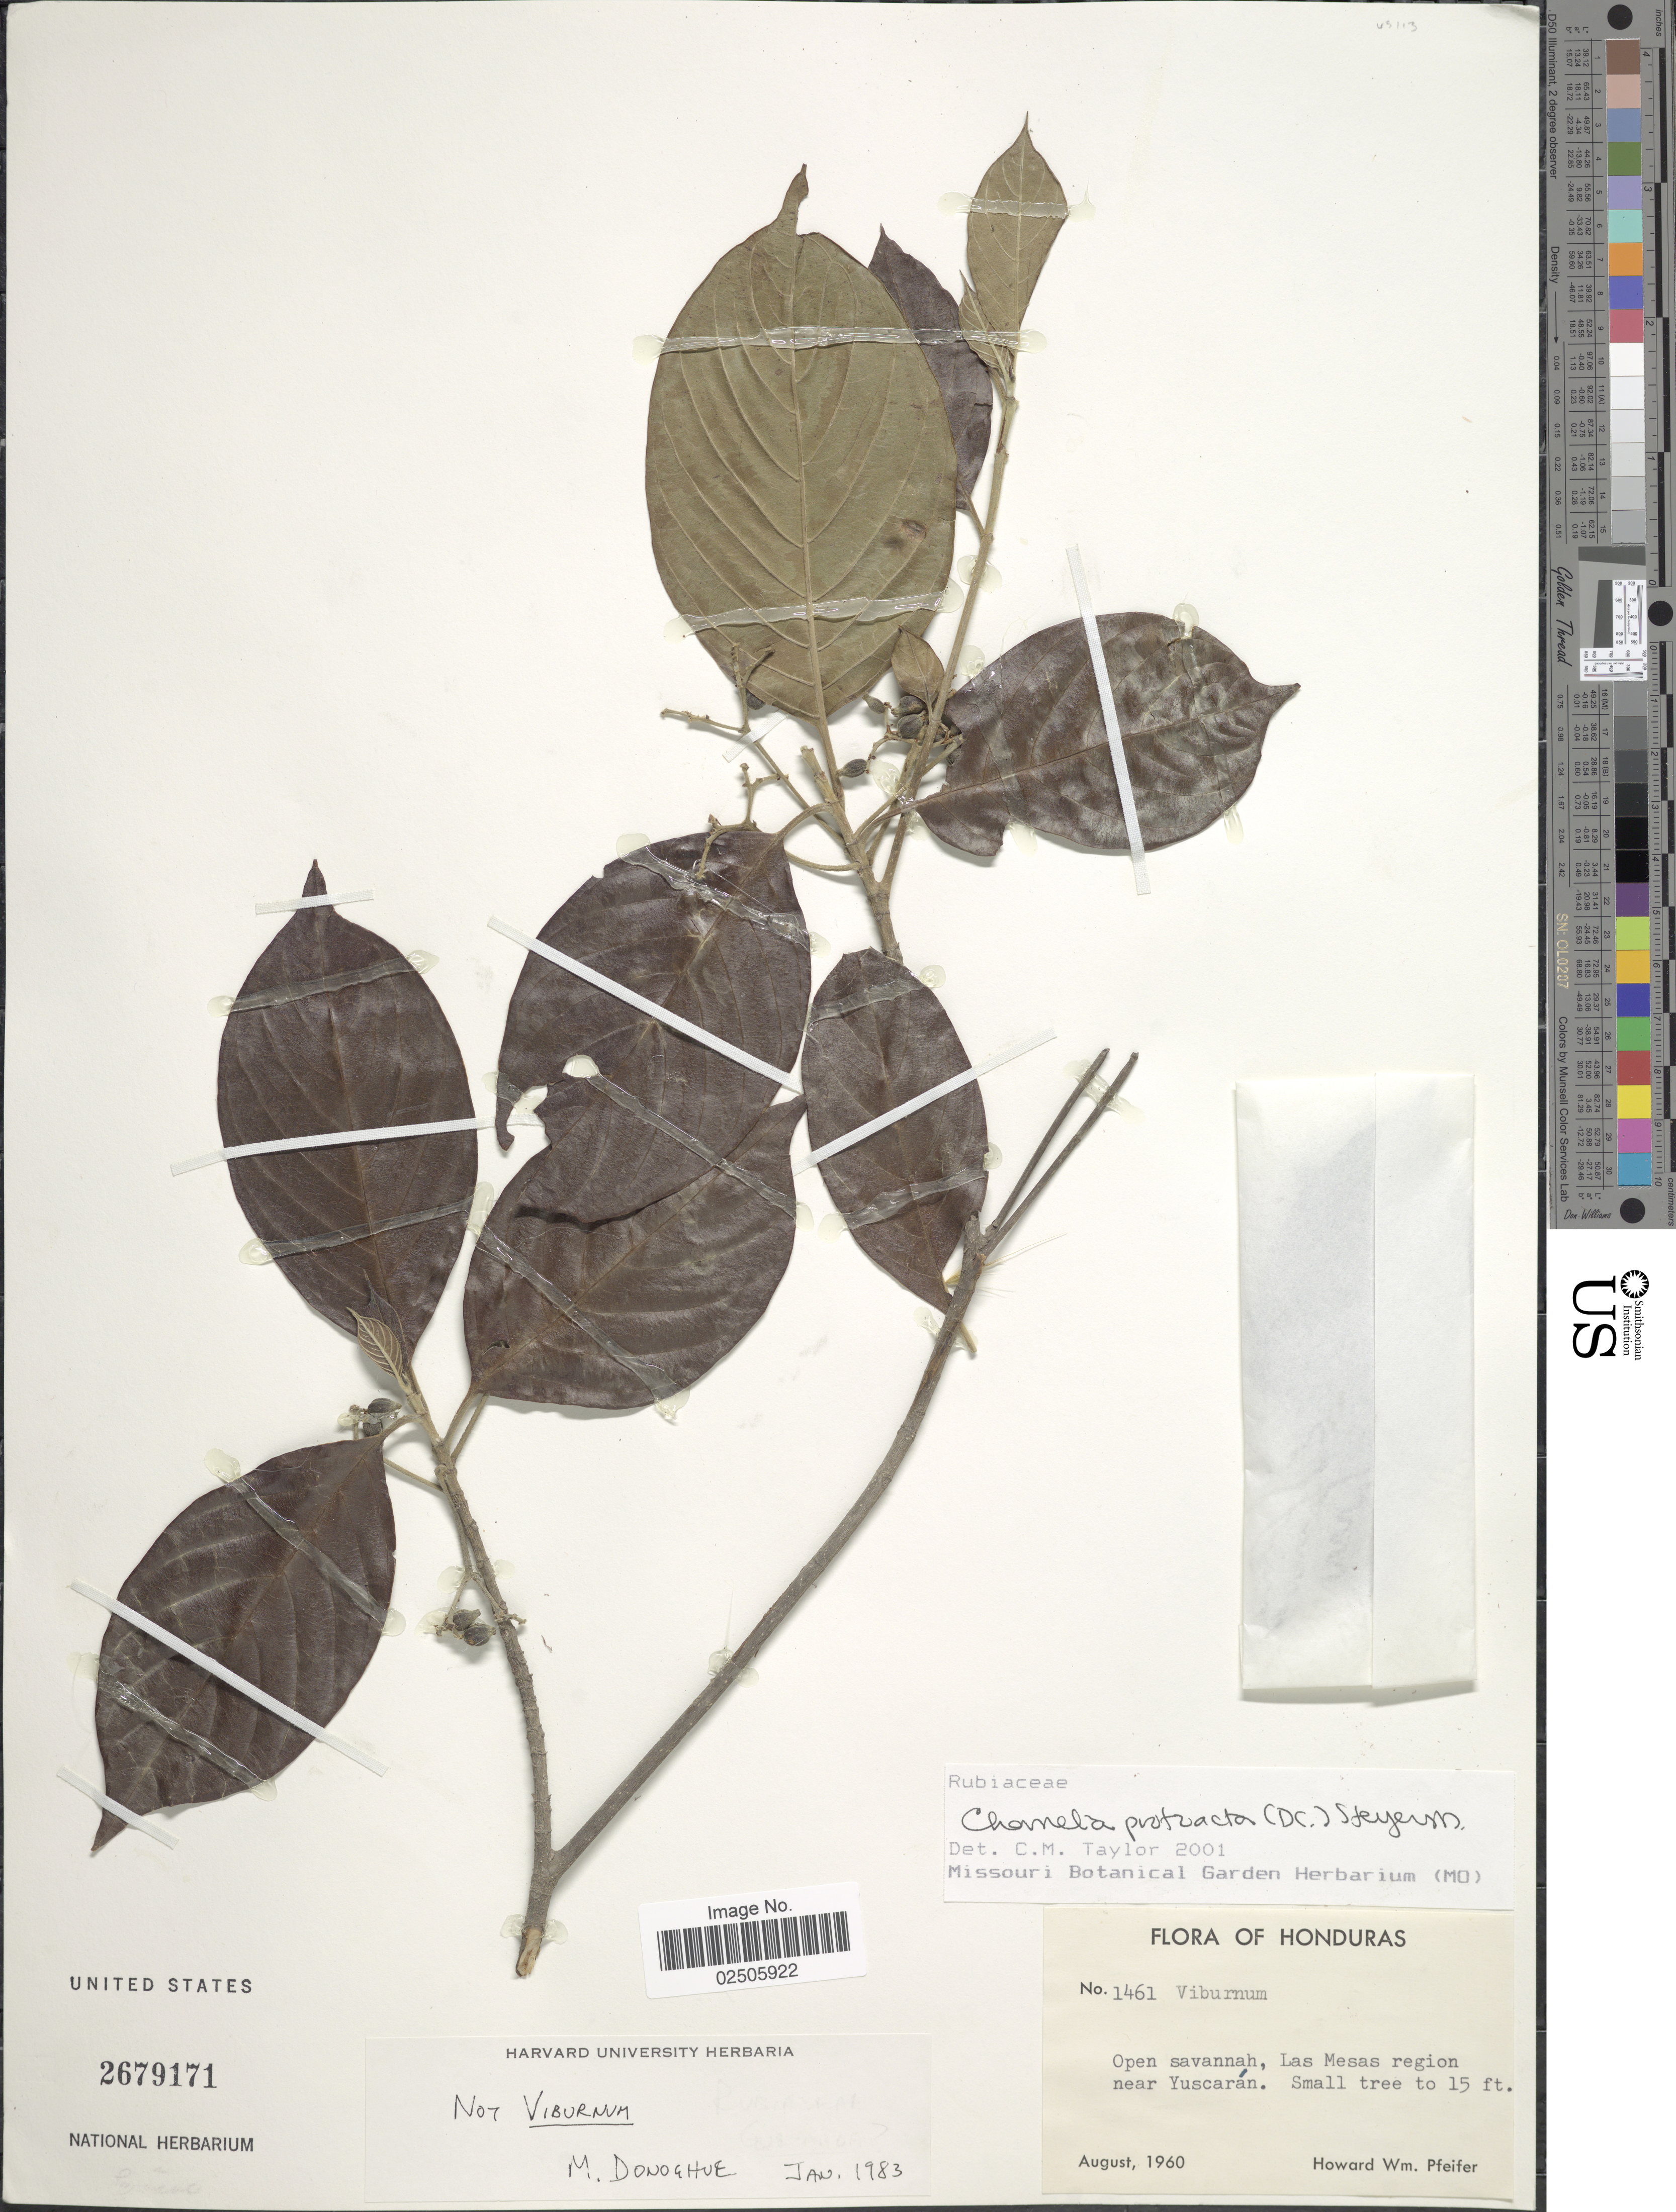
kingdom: Plantae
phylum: Tracheophyta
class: Magnoliopsida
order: Gentianales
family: Rubiaceae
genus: Chomelia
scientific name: Chomelia protracta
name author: (Bartl. ex DC.) Standl.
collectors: H. W. Pfeifer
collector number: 1461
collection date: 1960-08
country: Honduras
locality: Open savannah, Las Mesas region near Yuscaran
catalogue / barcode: US 2679171